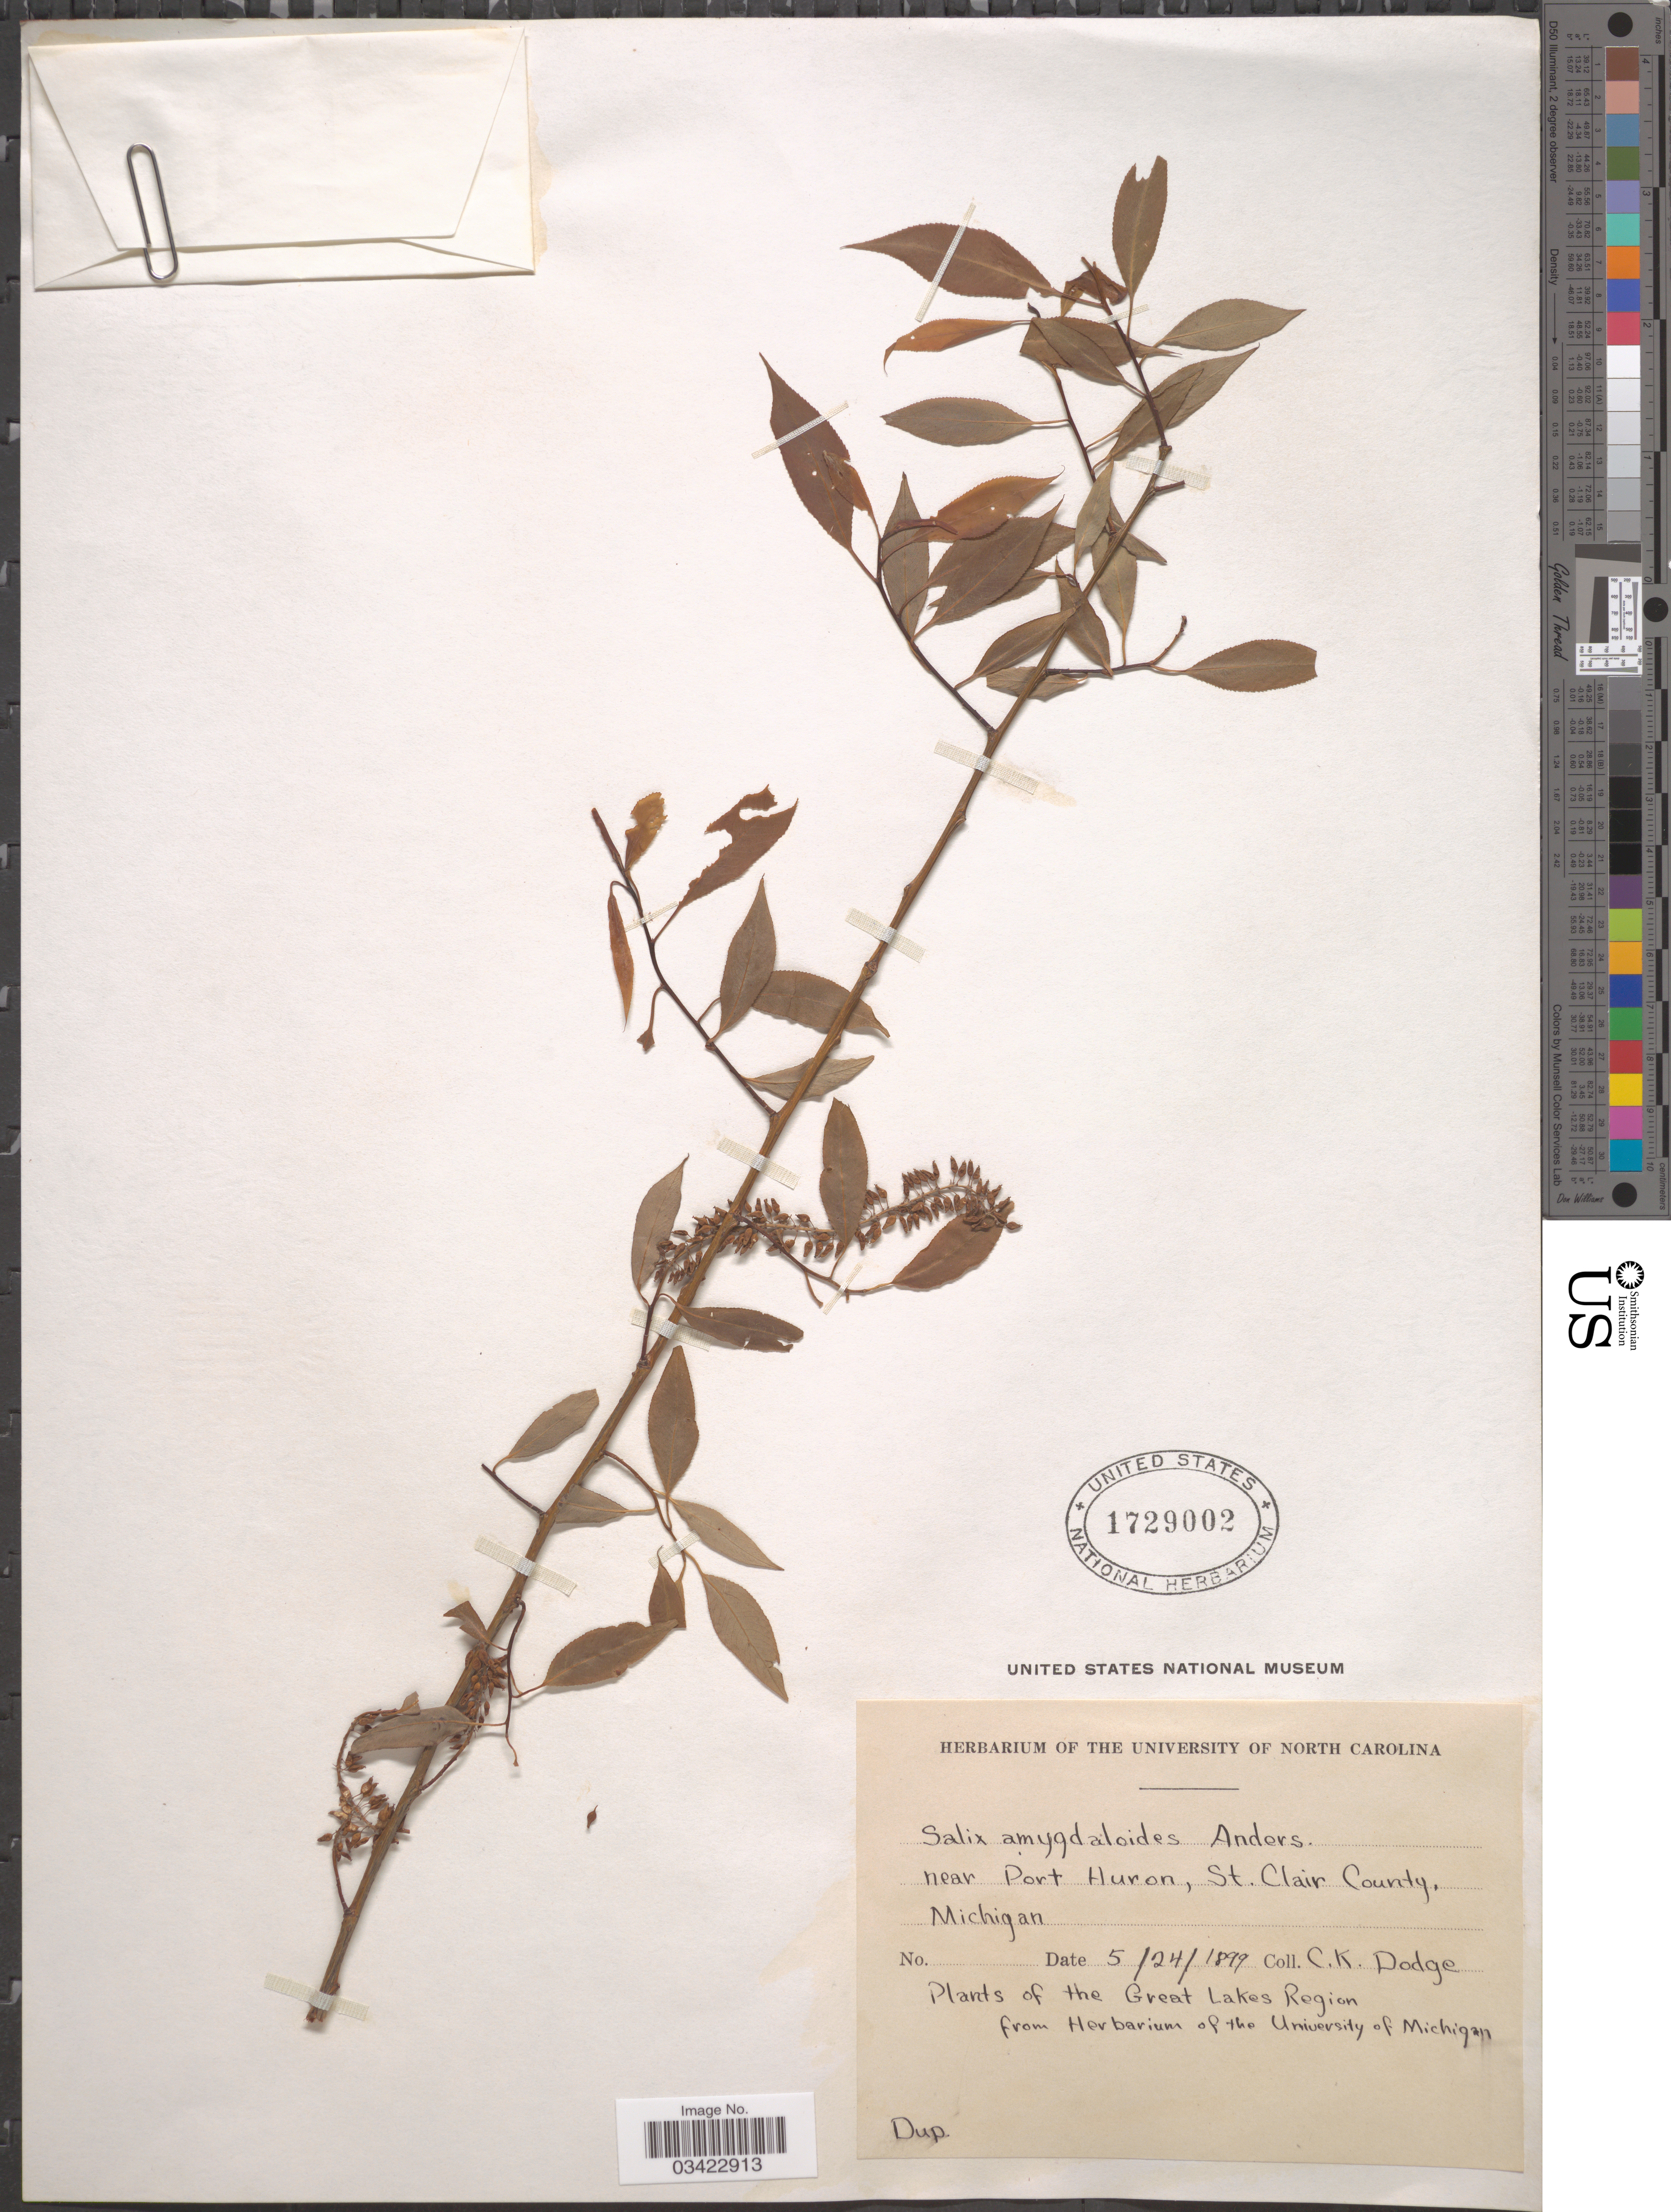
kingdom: Plantae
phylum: Tracheophyta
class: Magnoliopsida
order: Malpighiales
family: Salicaceae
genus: Salix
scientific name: Salix amygdaloides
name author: Andersson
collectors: C. Dodge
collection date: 1899-05-24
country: United States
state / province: Michigan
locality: Near Port Huron, St. Clair County. The Great Lakes Region.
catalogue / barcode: US 1729002